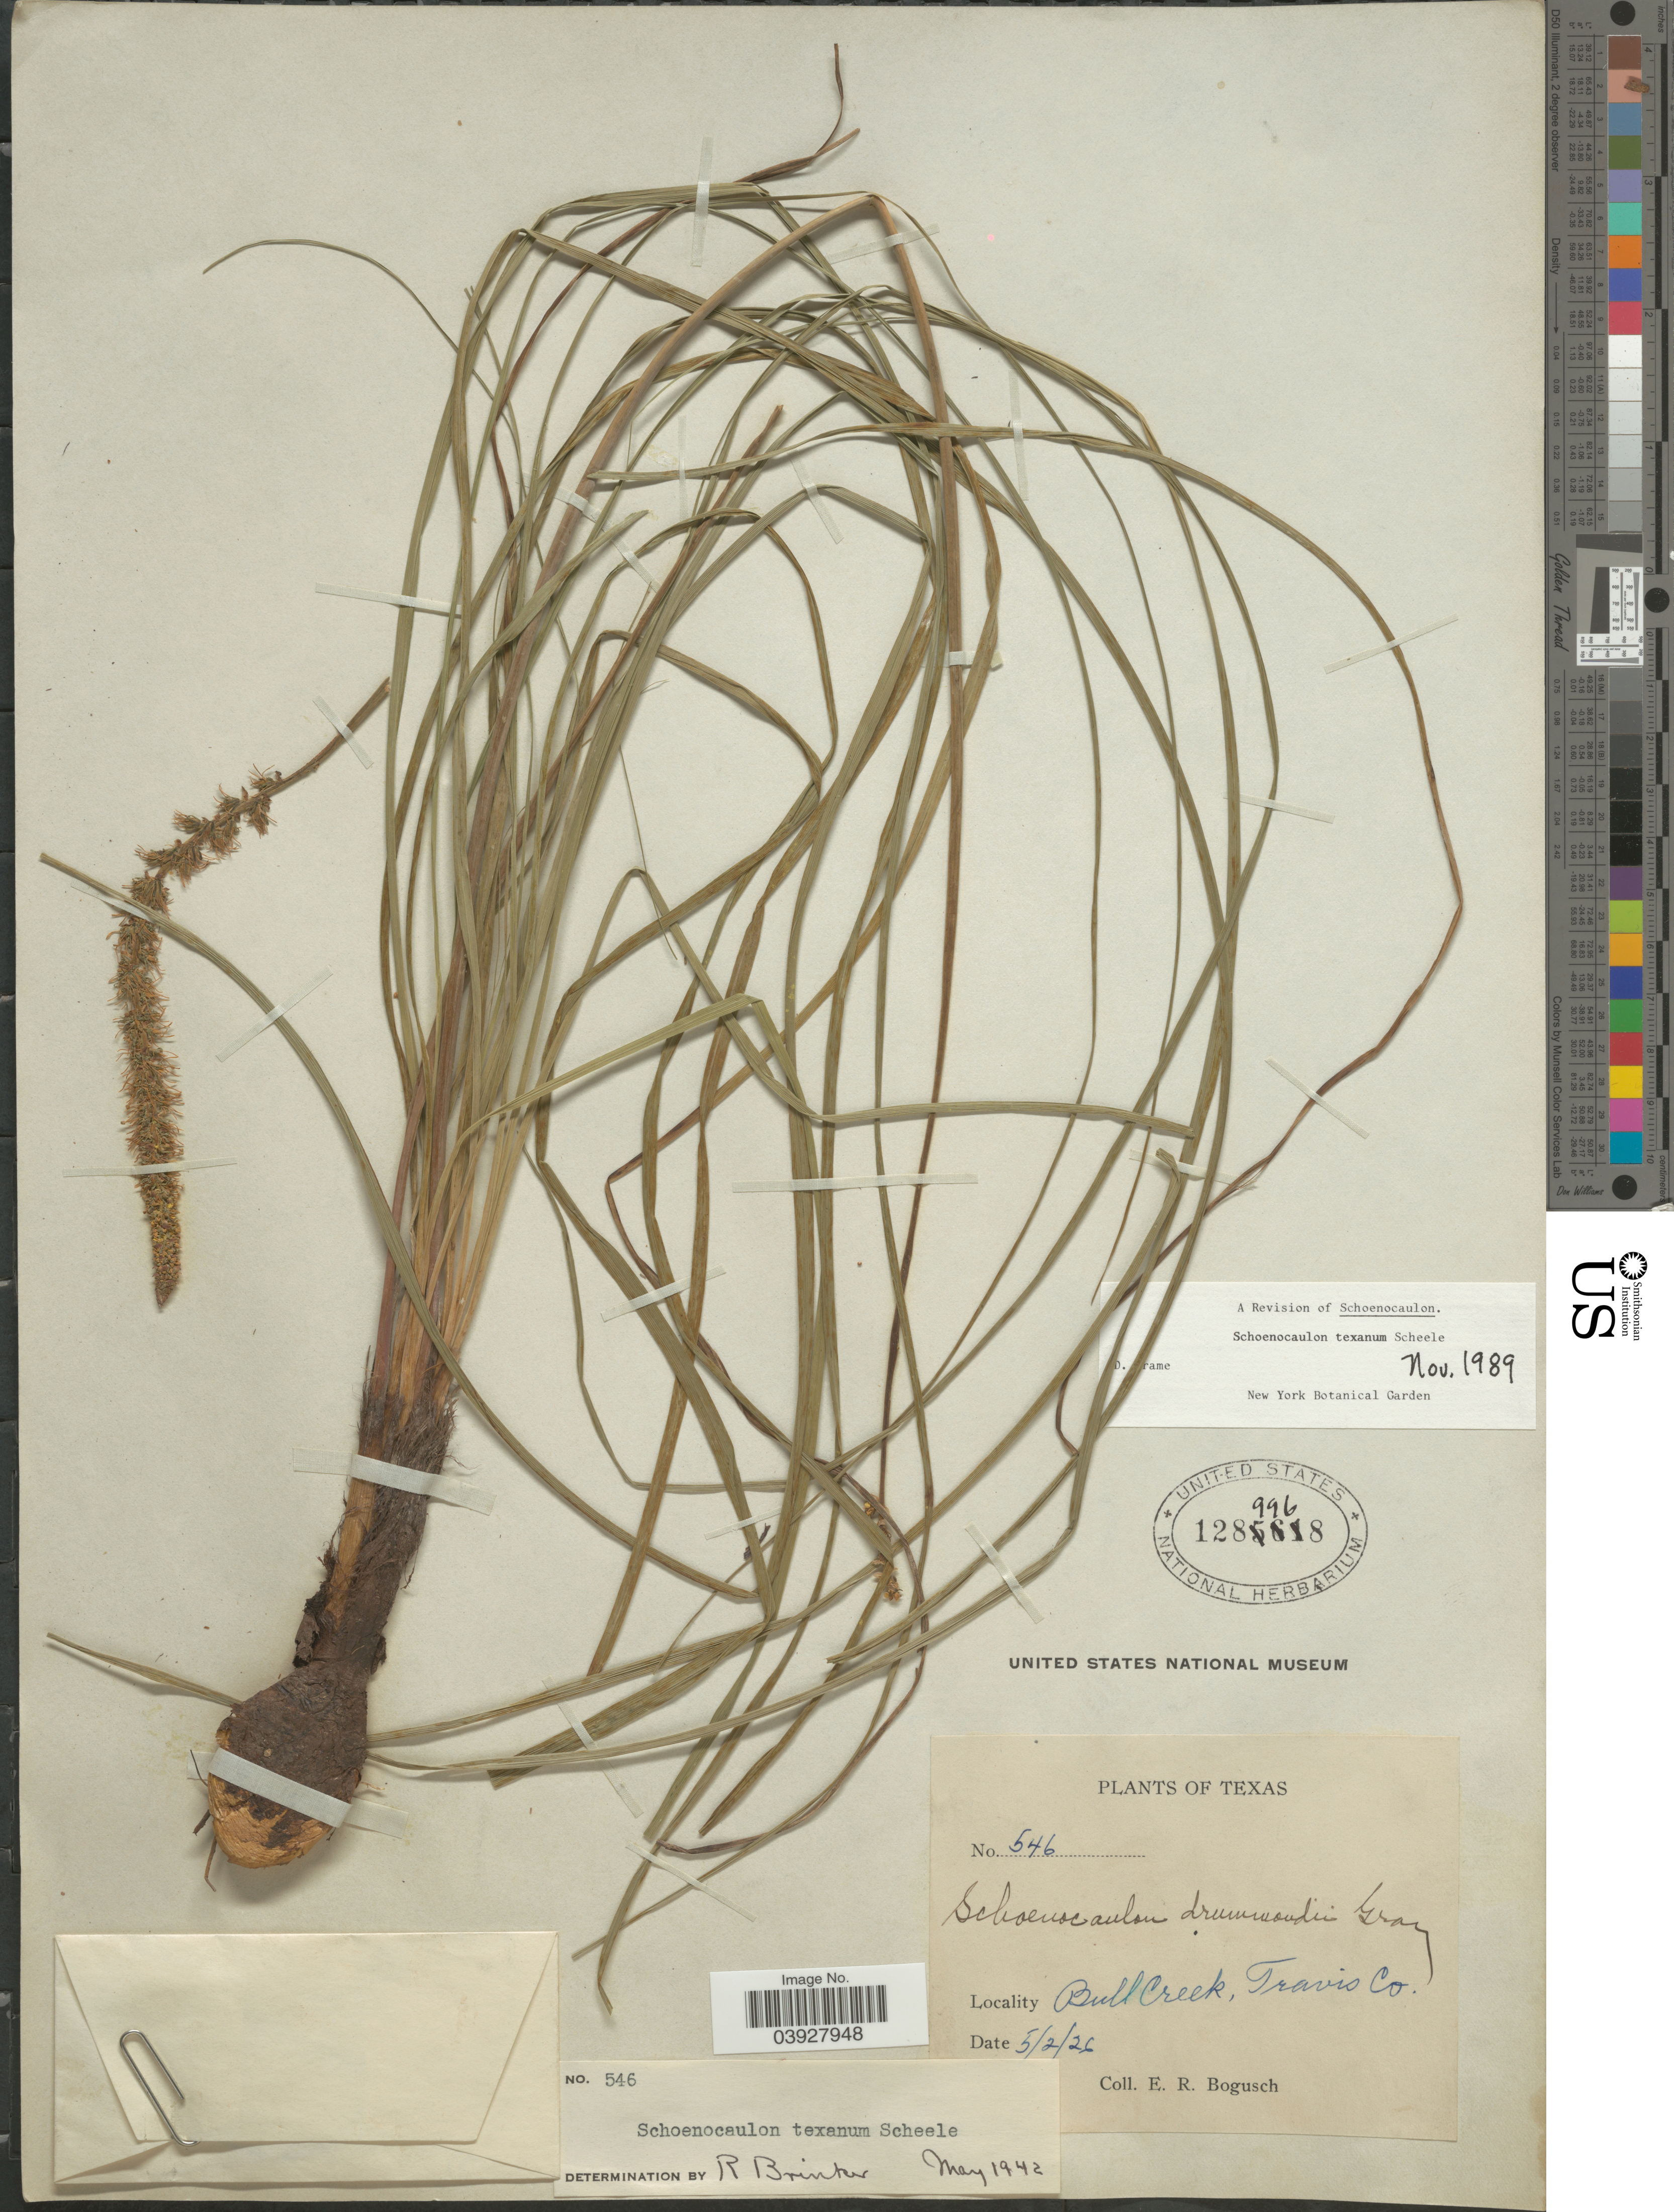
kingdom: Plantae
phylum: Tracheophyta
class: Liliopsida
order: Liliales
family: Melanthiaceae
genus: Schoenocaulon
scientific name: Schoenocaulon texanum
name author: Scheele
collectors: E. Bogusch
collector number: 546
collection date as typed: Transcribed d/m/y: 2/5/26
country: United States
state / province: Texas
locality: Bull Creek, Travis Co.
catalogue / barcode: US 1289968